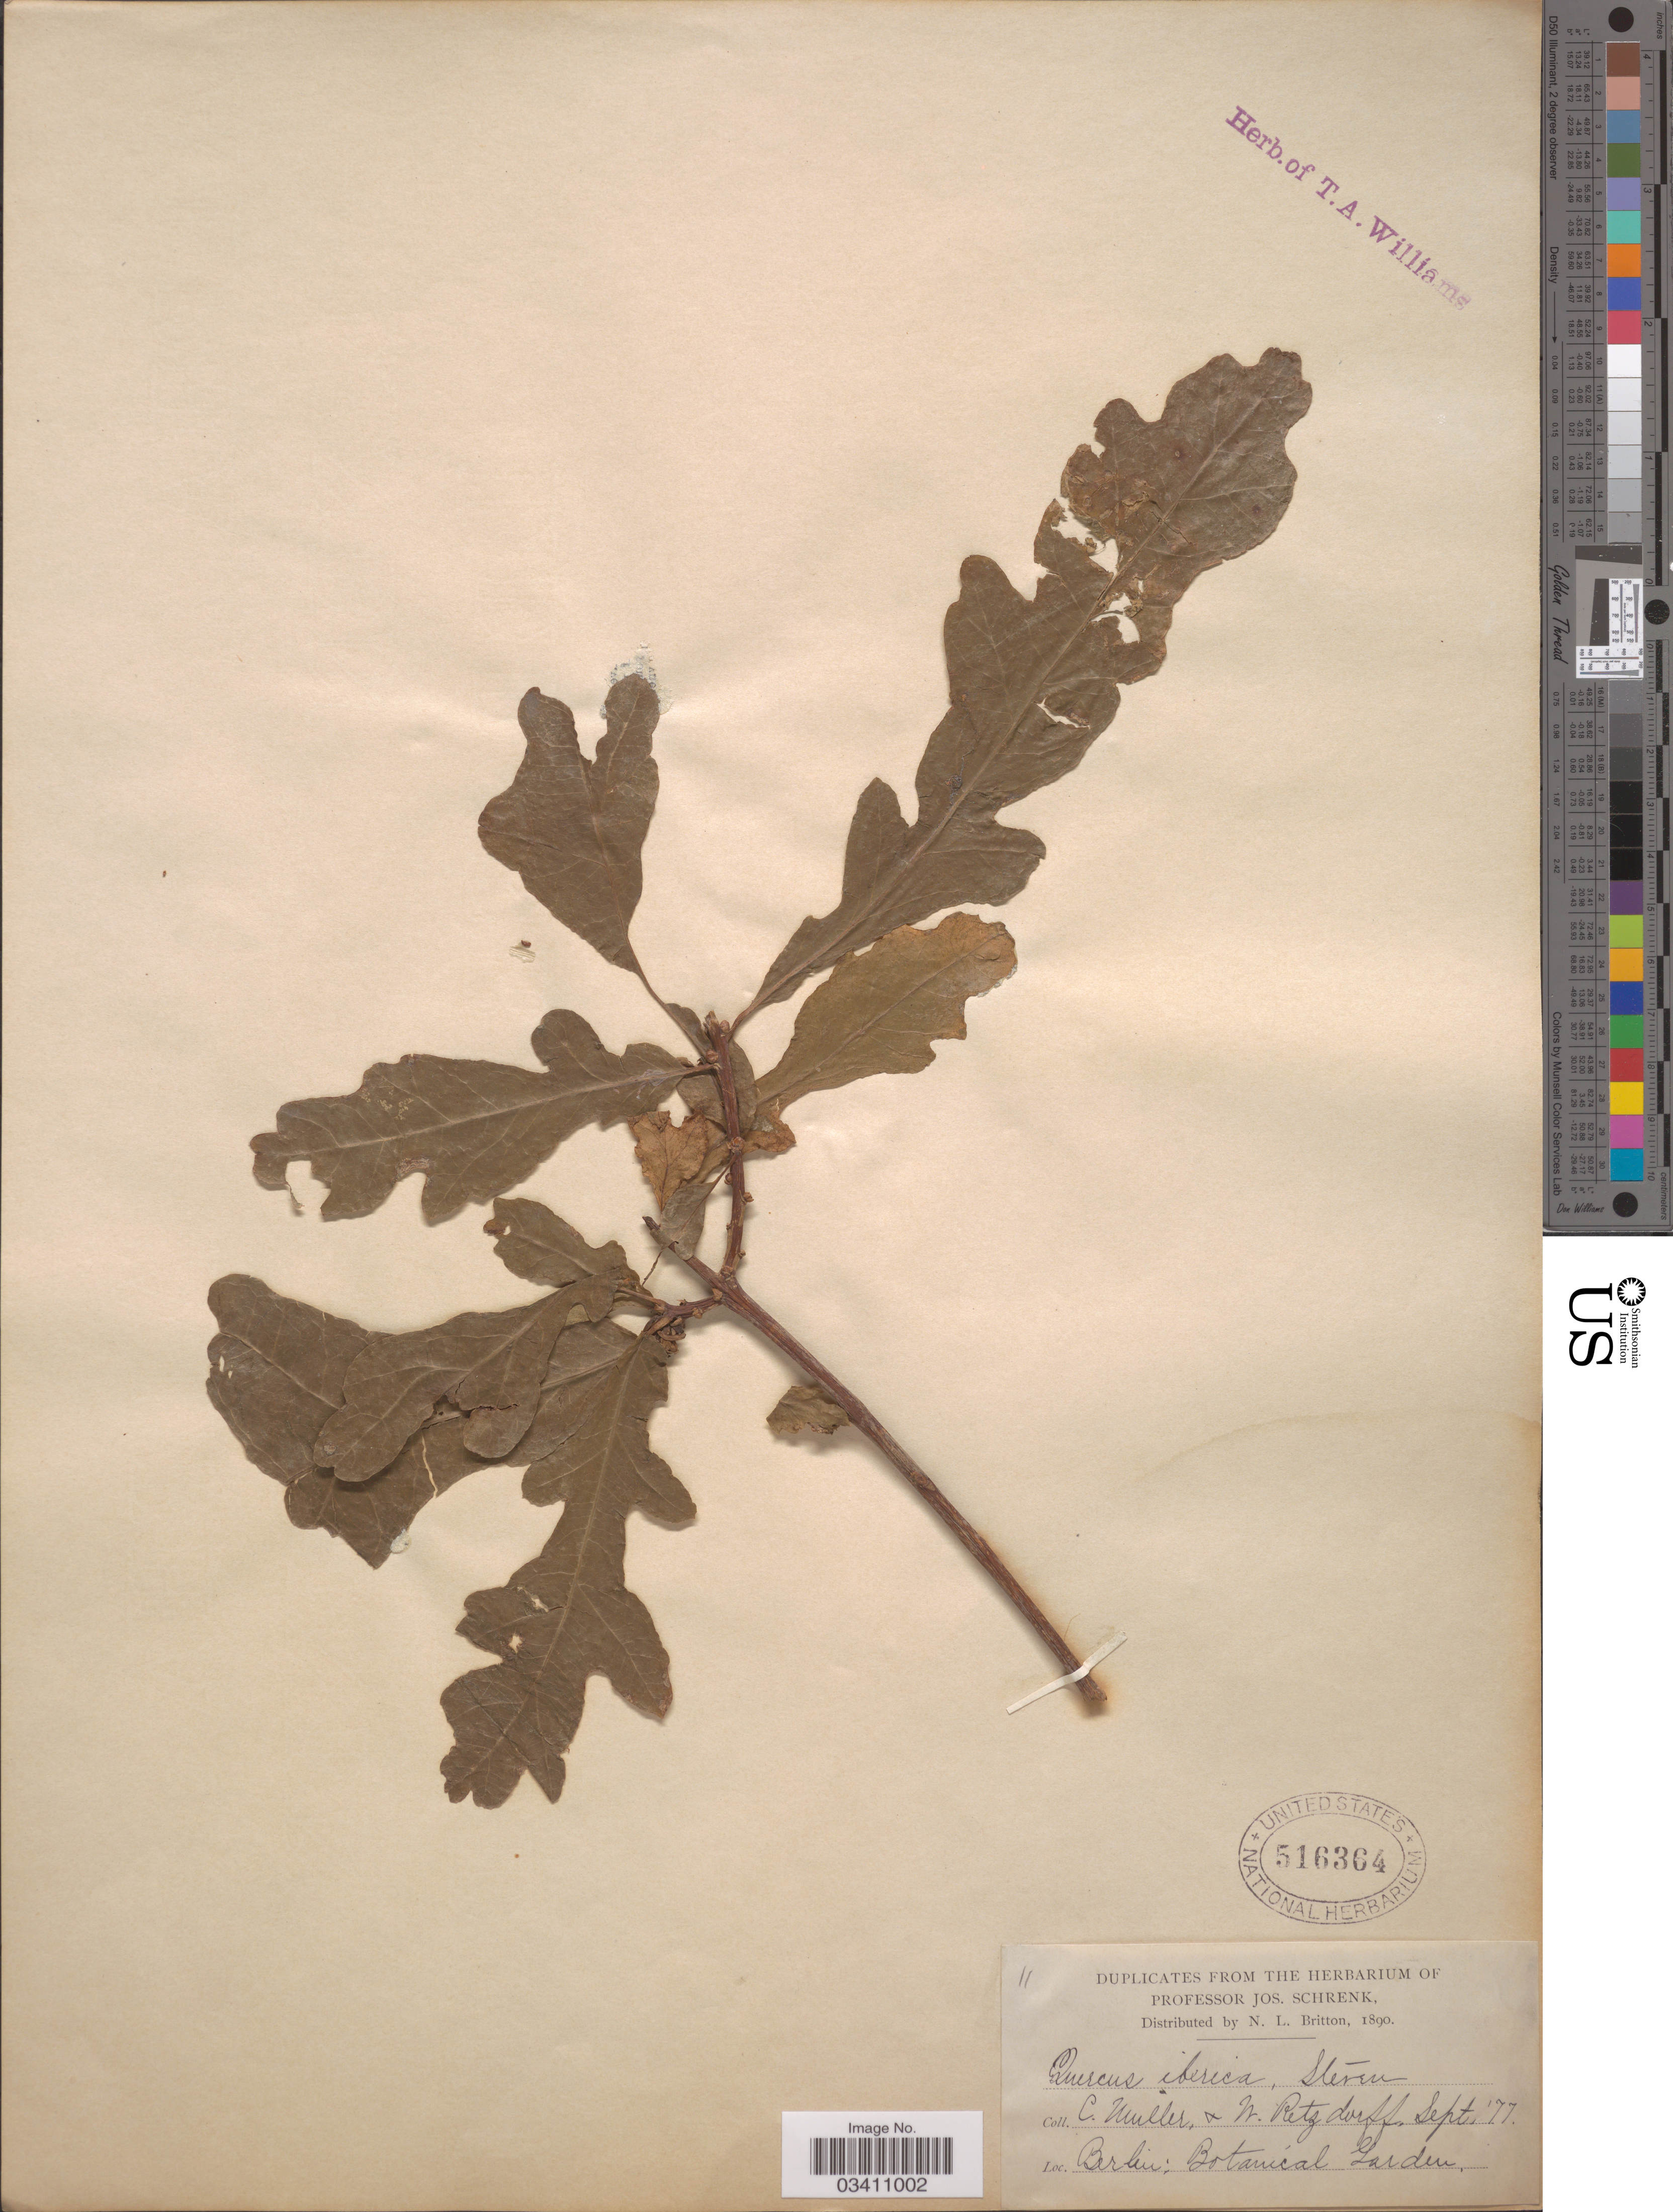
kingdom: Plantae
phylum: Tracheophyta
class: Magnoliopsida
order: Fagales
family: Fagaceae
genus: Quercus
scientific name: Quercus iberica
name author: Steven ex M. Bieb.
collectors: C. Muller & W. Retzdorff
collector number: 11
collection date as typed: Transcribed d/m/y: /9/77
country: Germany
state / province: Berlin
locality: Botanical Garden.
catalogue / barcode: US 516364